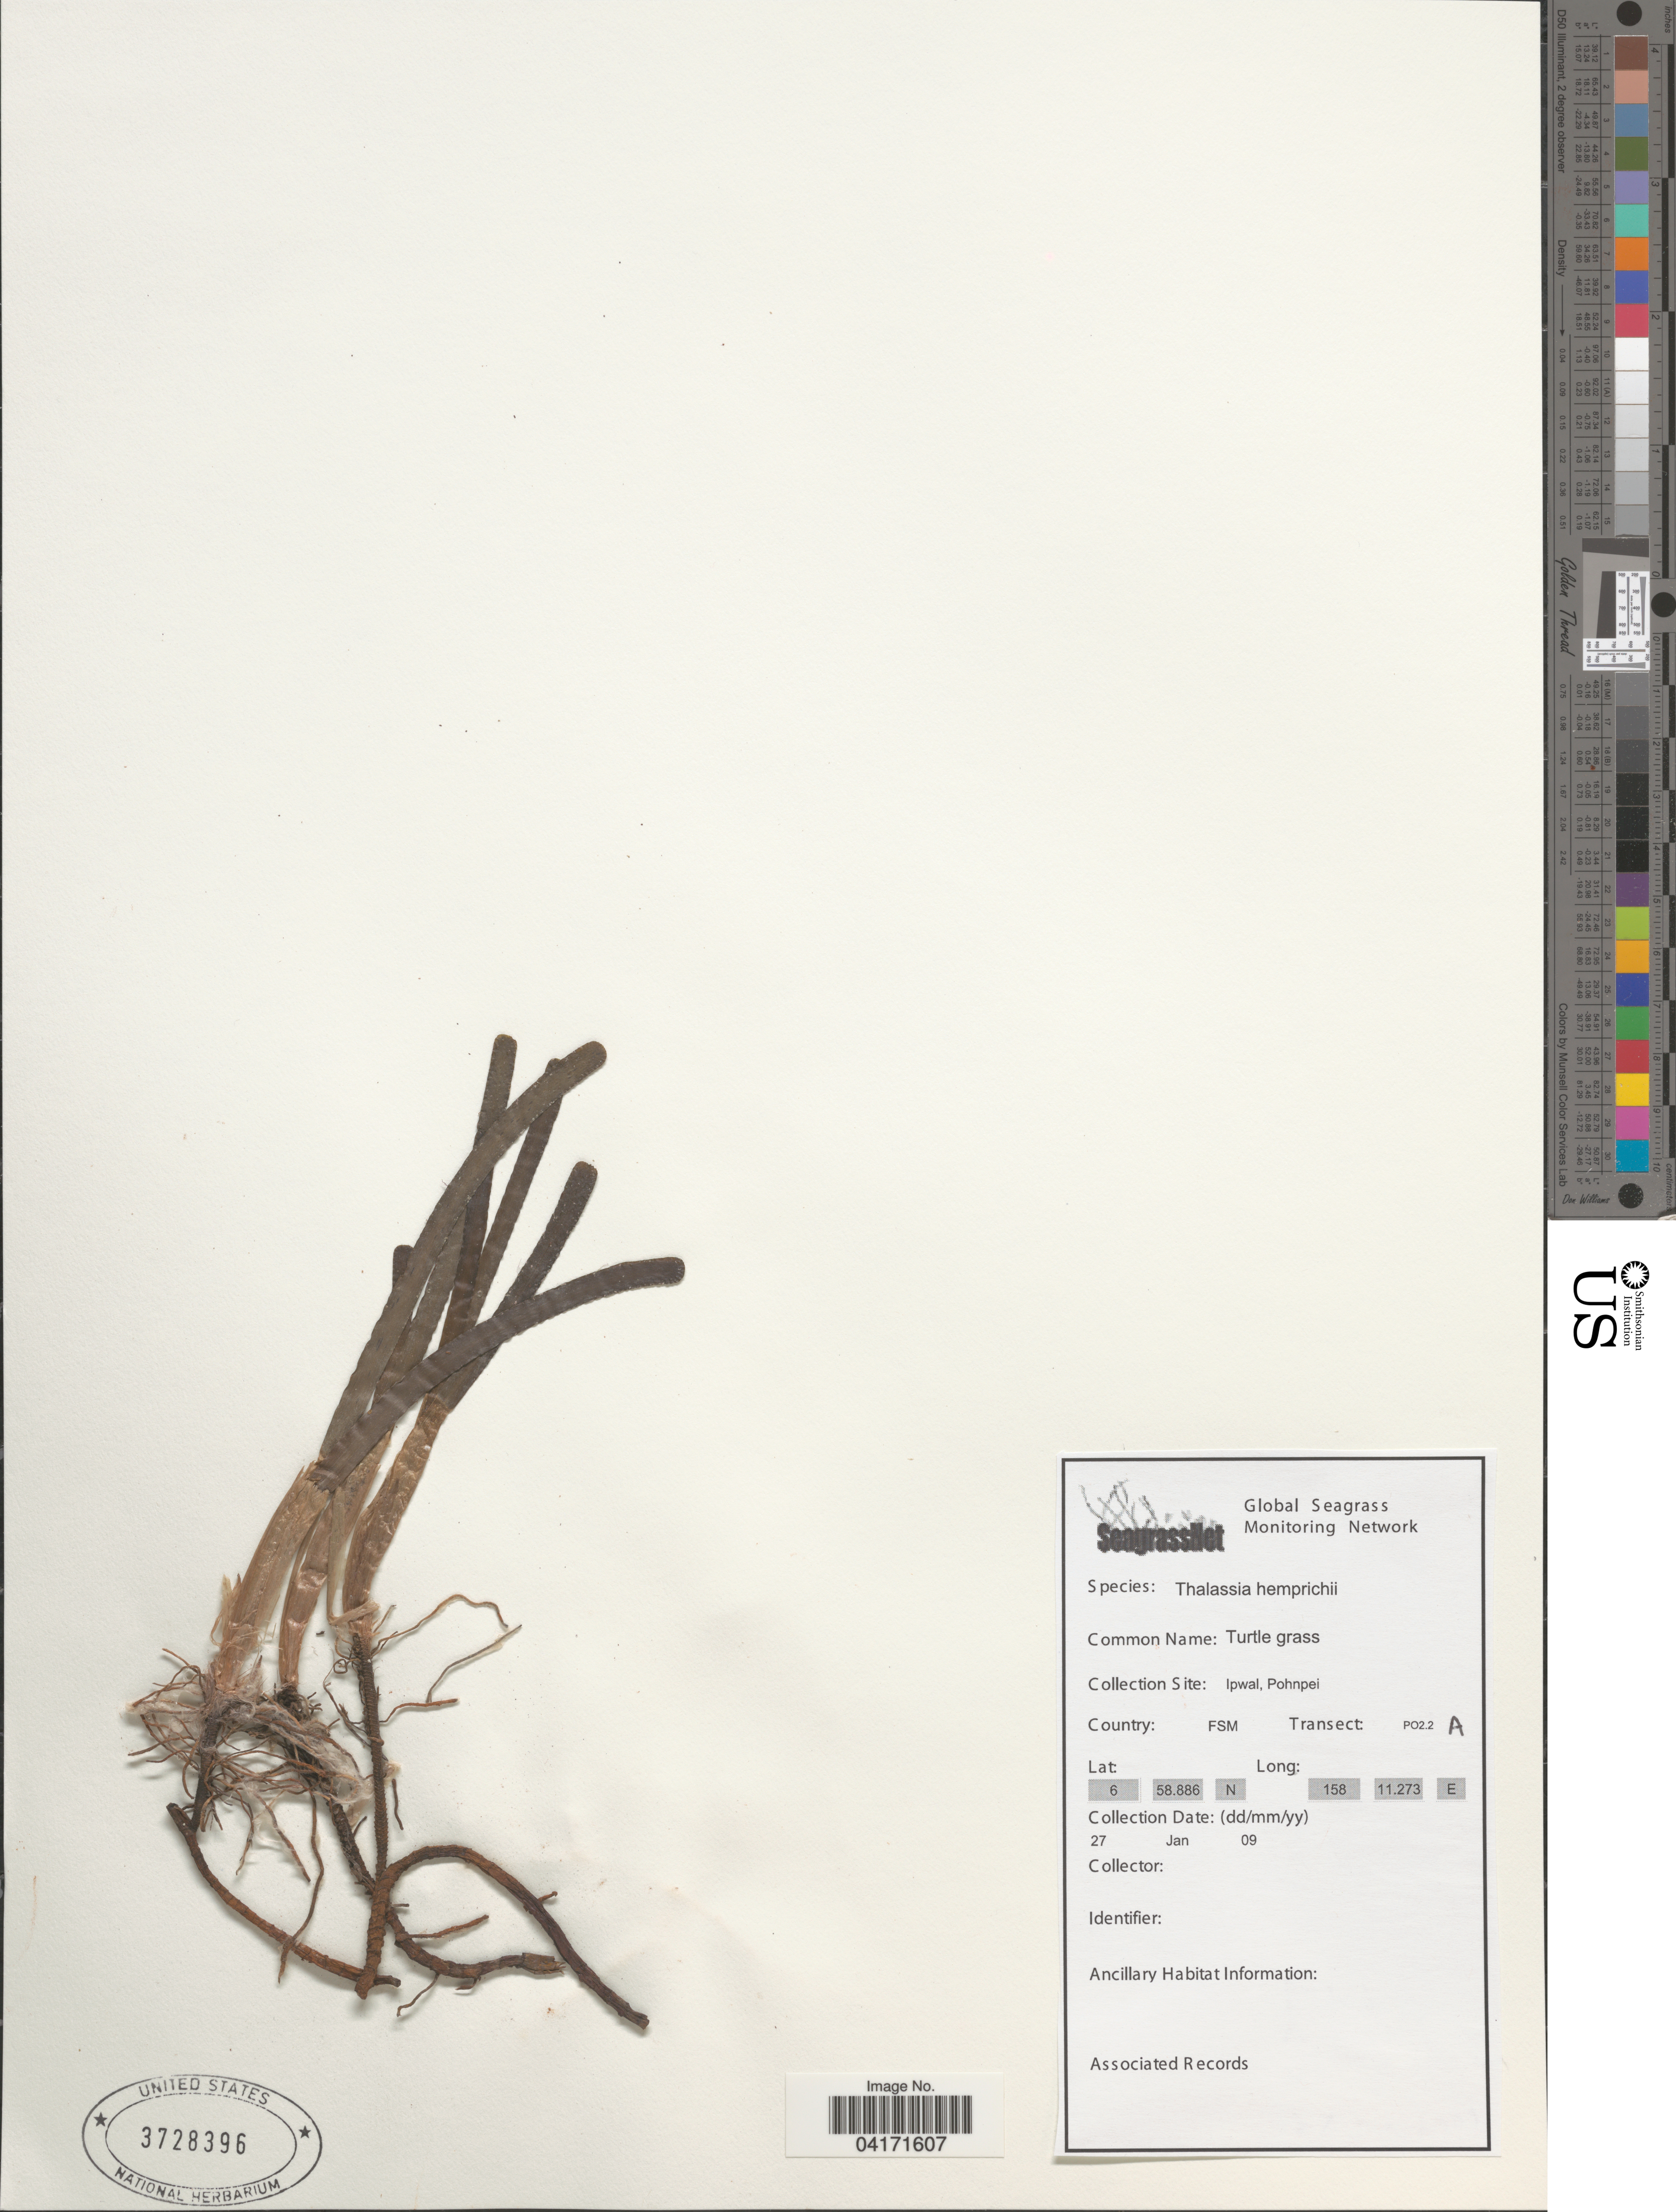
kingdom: Plantae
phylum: Tracheophyta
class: Liliopsida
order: Alismatales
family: Hydrocharitaceae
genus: Thalassia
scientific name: Thalassia hemprichii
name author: Asch.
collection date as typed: Transcribed d/m/y: 27/1/9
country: Micronesia, Federated States of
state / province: Pohnpei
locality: Ipwal. Transect: PO2.2 A.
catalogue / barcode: US 3728396